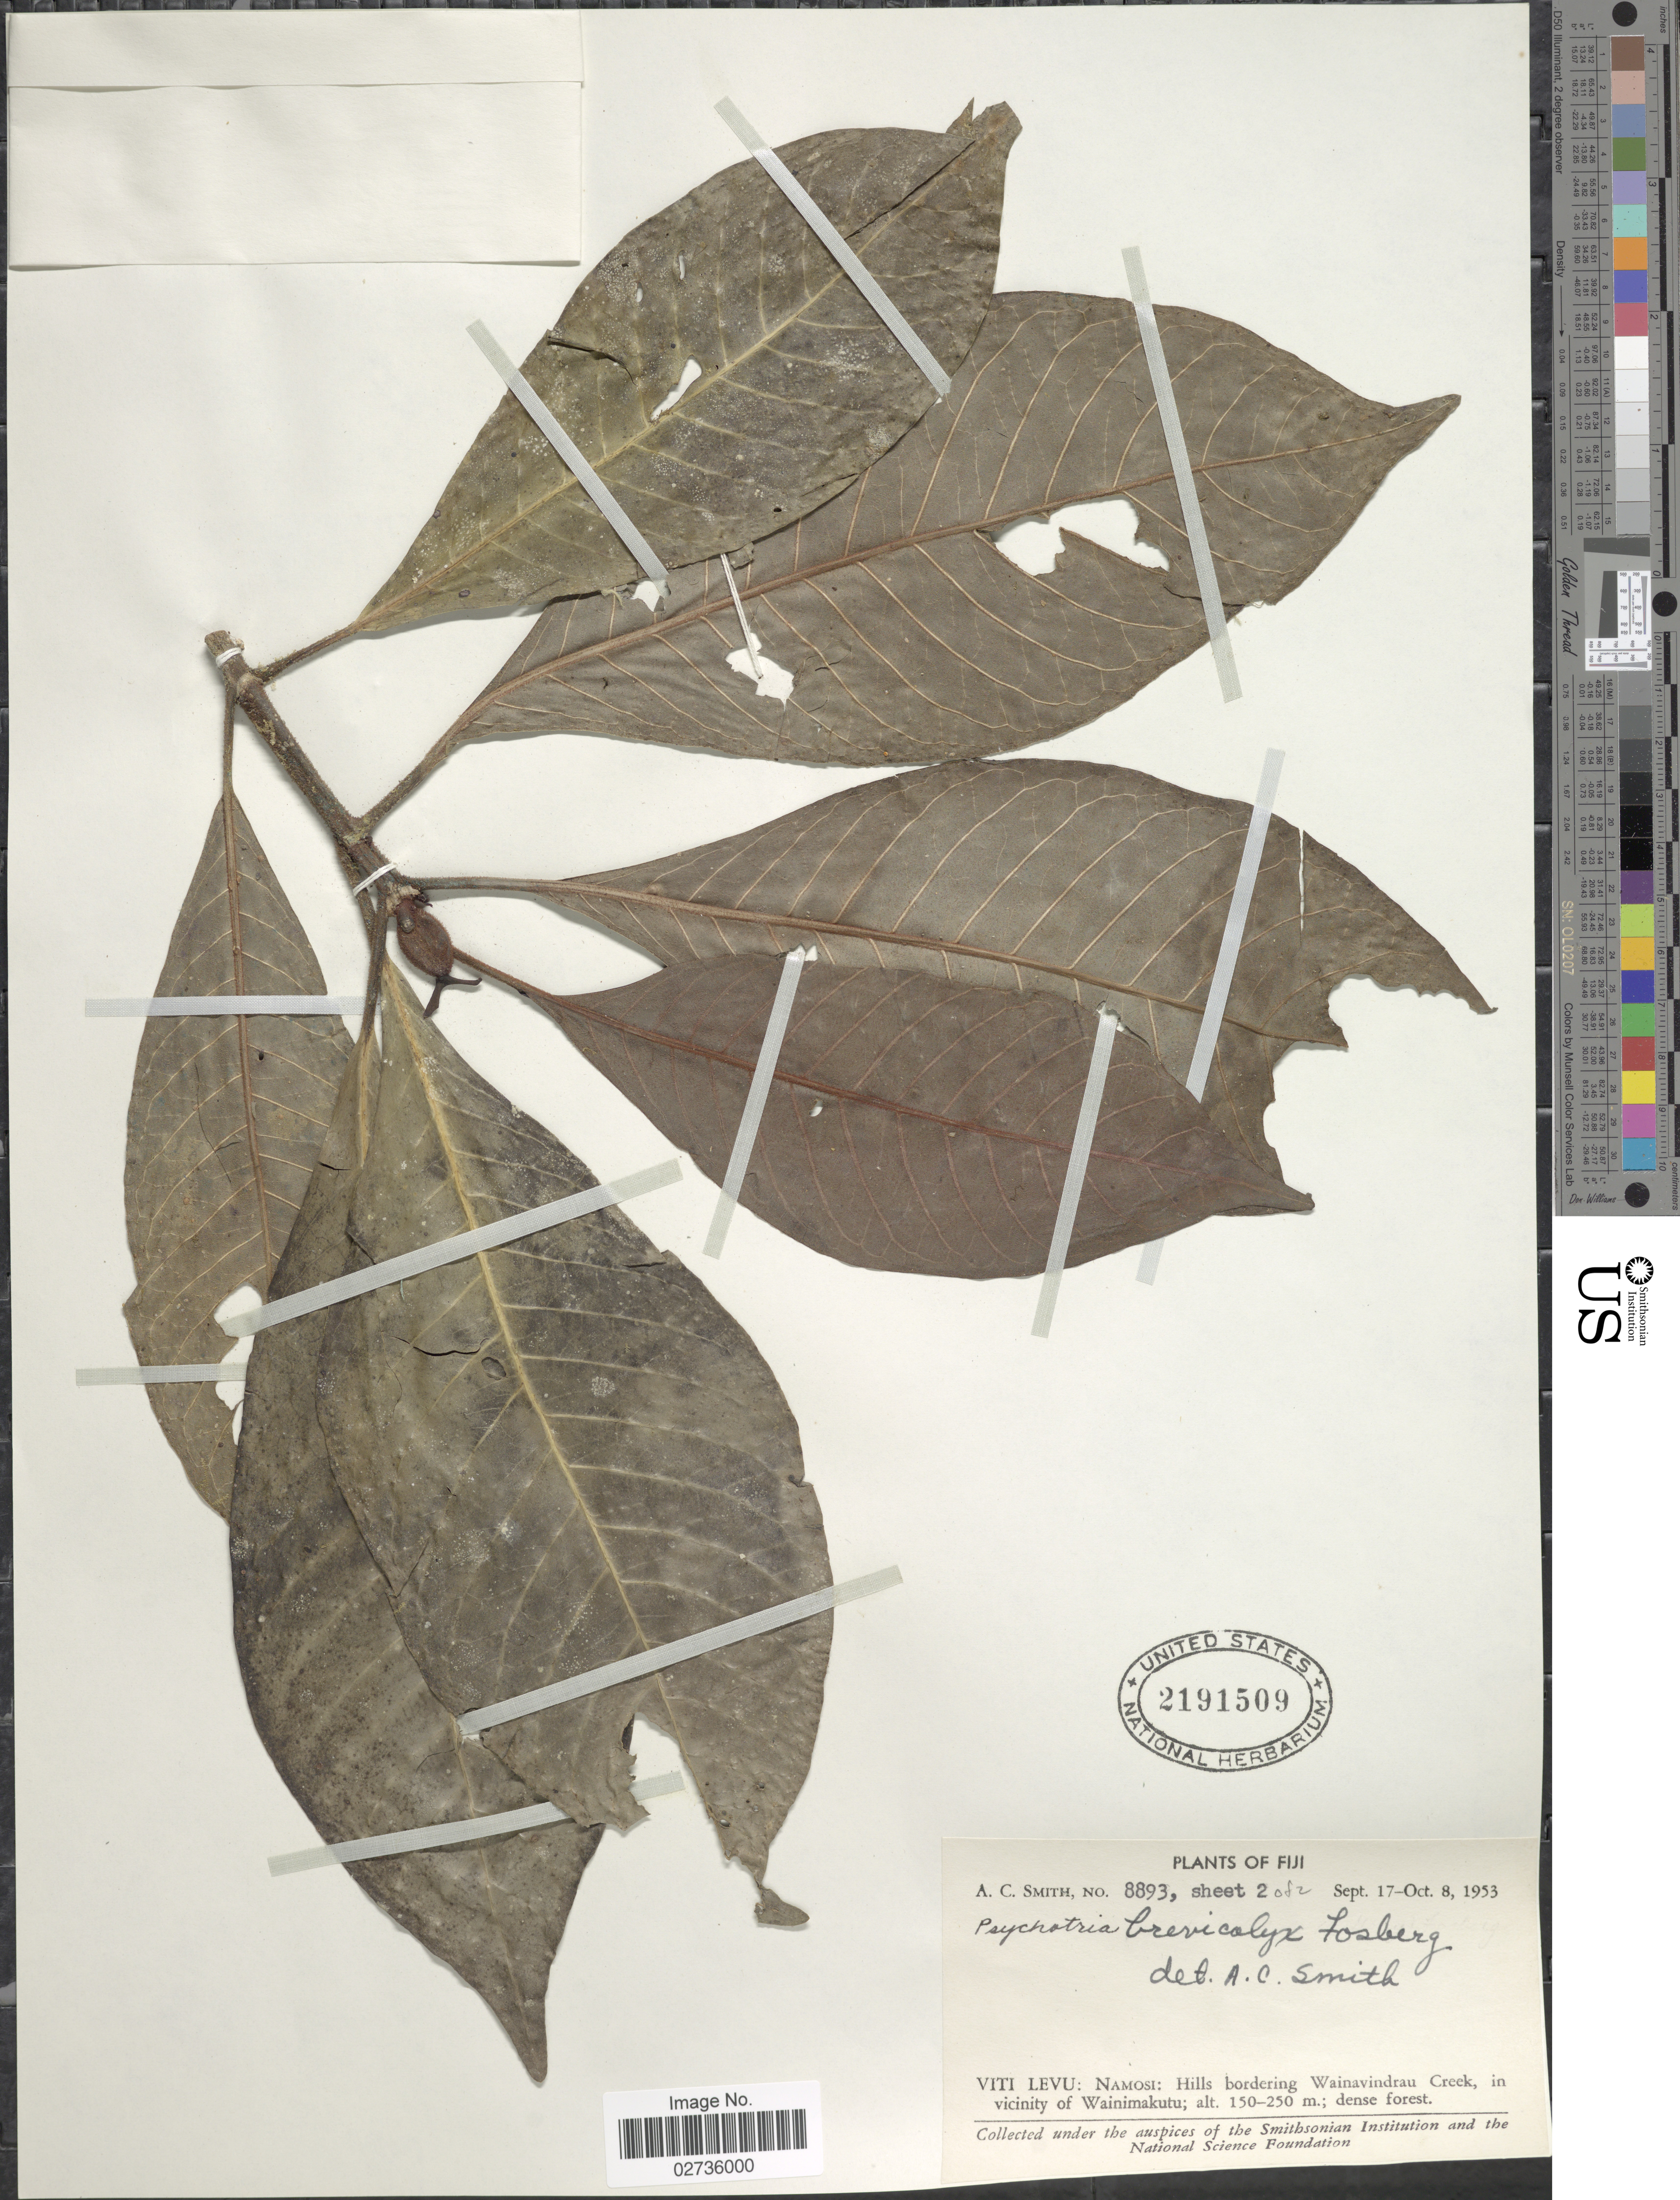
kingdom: Plantae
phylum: Tracheophyta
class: Magnoliopsida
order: Gentianales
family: Rubiaceae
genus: Psychotria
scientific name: Psychotria brevicalyx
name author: Fosberg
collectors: A. C. Smith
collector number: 8893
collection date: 1953-09-17/1953-10-08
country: Fiji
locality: Viti Levu: Namosi: Hills bordering Wainavindrau Creek, in vicinity of Wainimakutu.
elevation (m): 150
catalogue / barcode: US 2191509